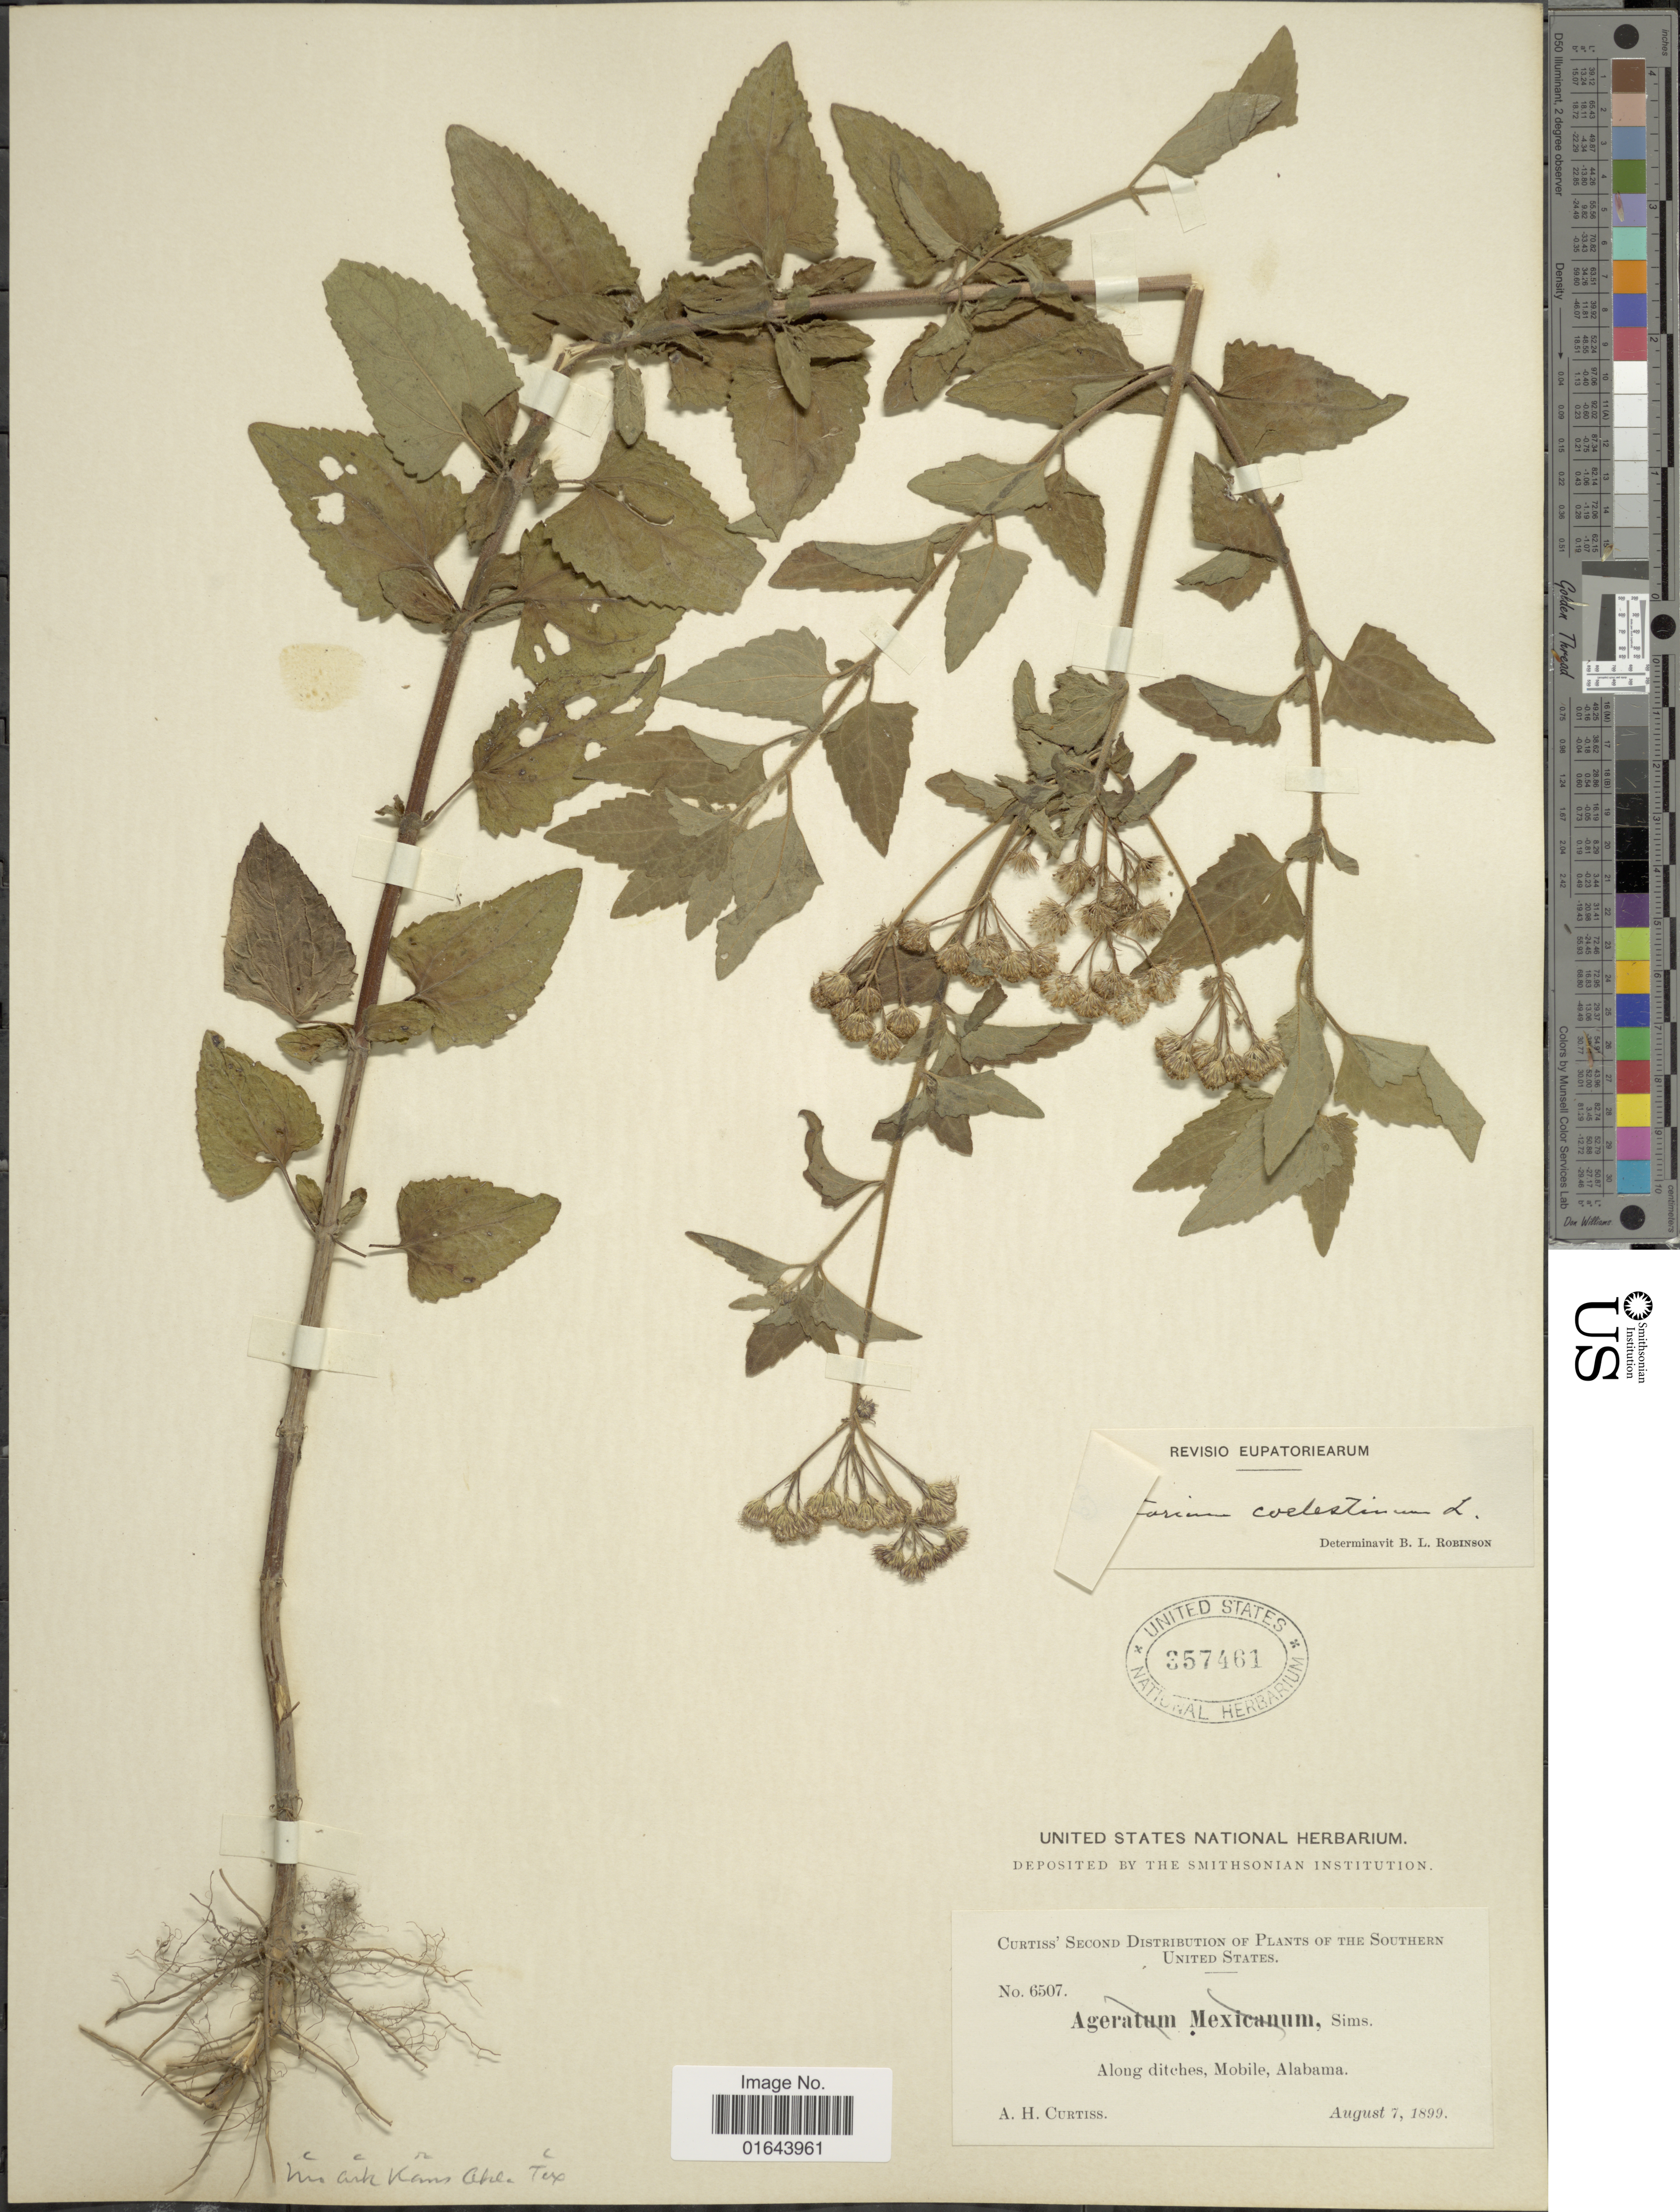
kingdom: Plantae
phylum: Tracheophyta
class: Magnoliopsida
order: Asterales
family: Asteraceae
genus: Conoclinium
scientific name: Conoclinium coelestinum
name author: (L.) DC.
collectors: A. H. Curtiss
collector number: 6507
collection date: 1899-08-07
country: United States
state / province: Alabama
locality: Along ditches, Mobile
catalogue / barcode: US 357461